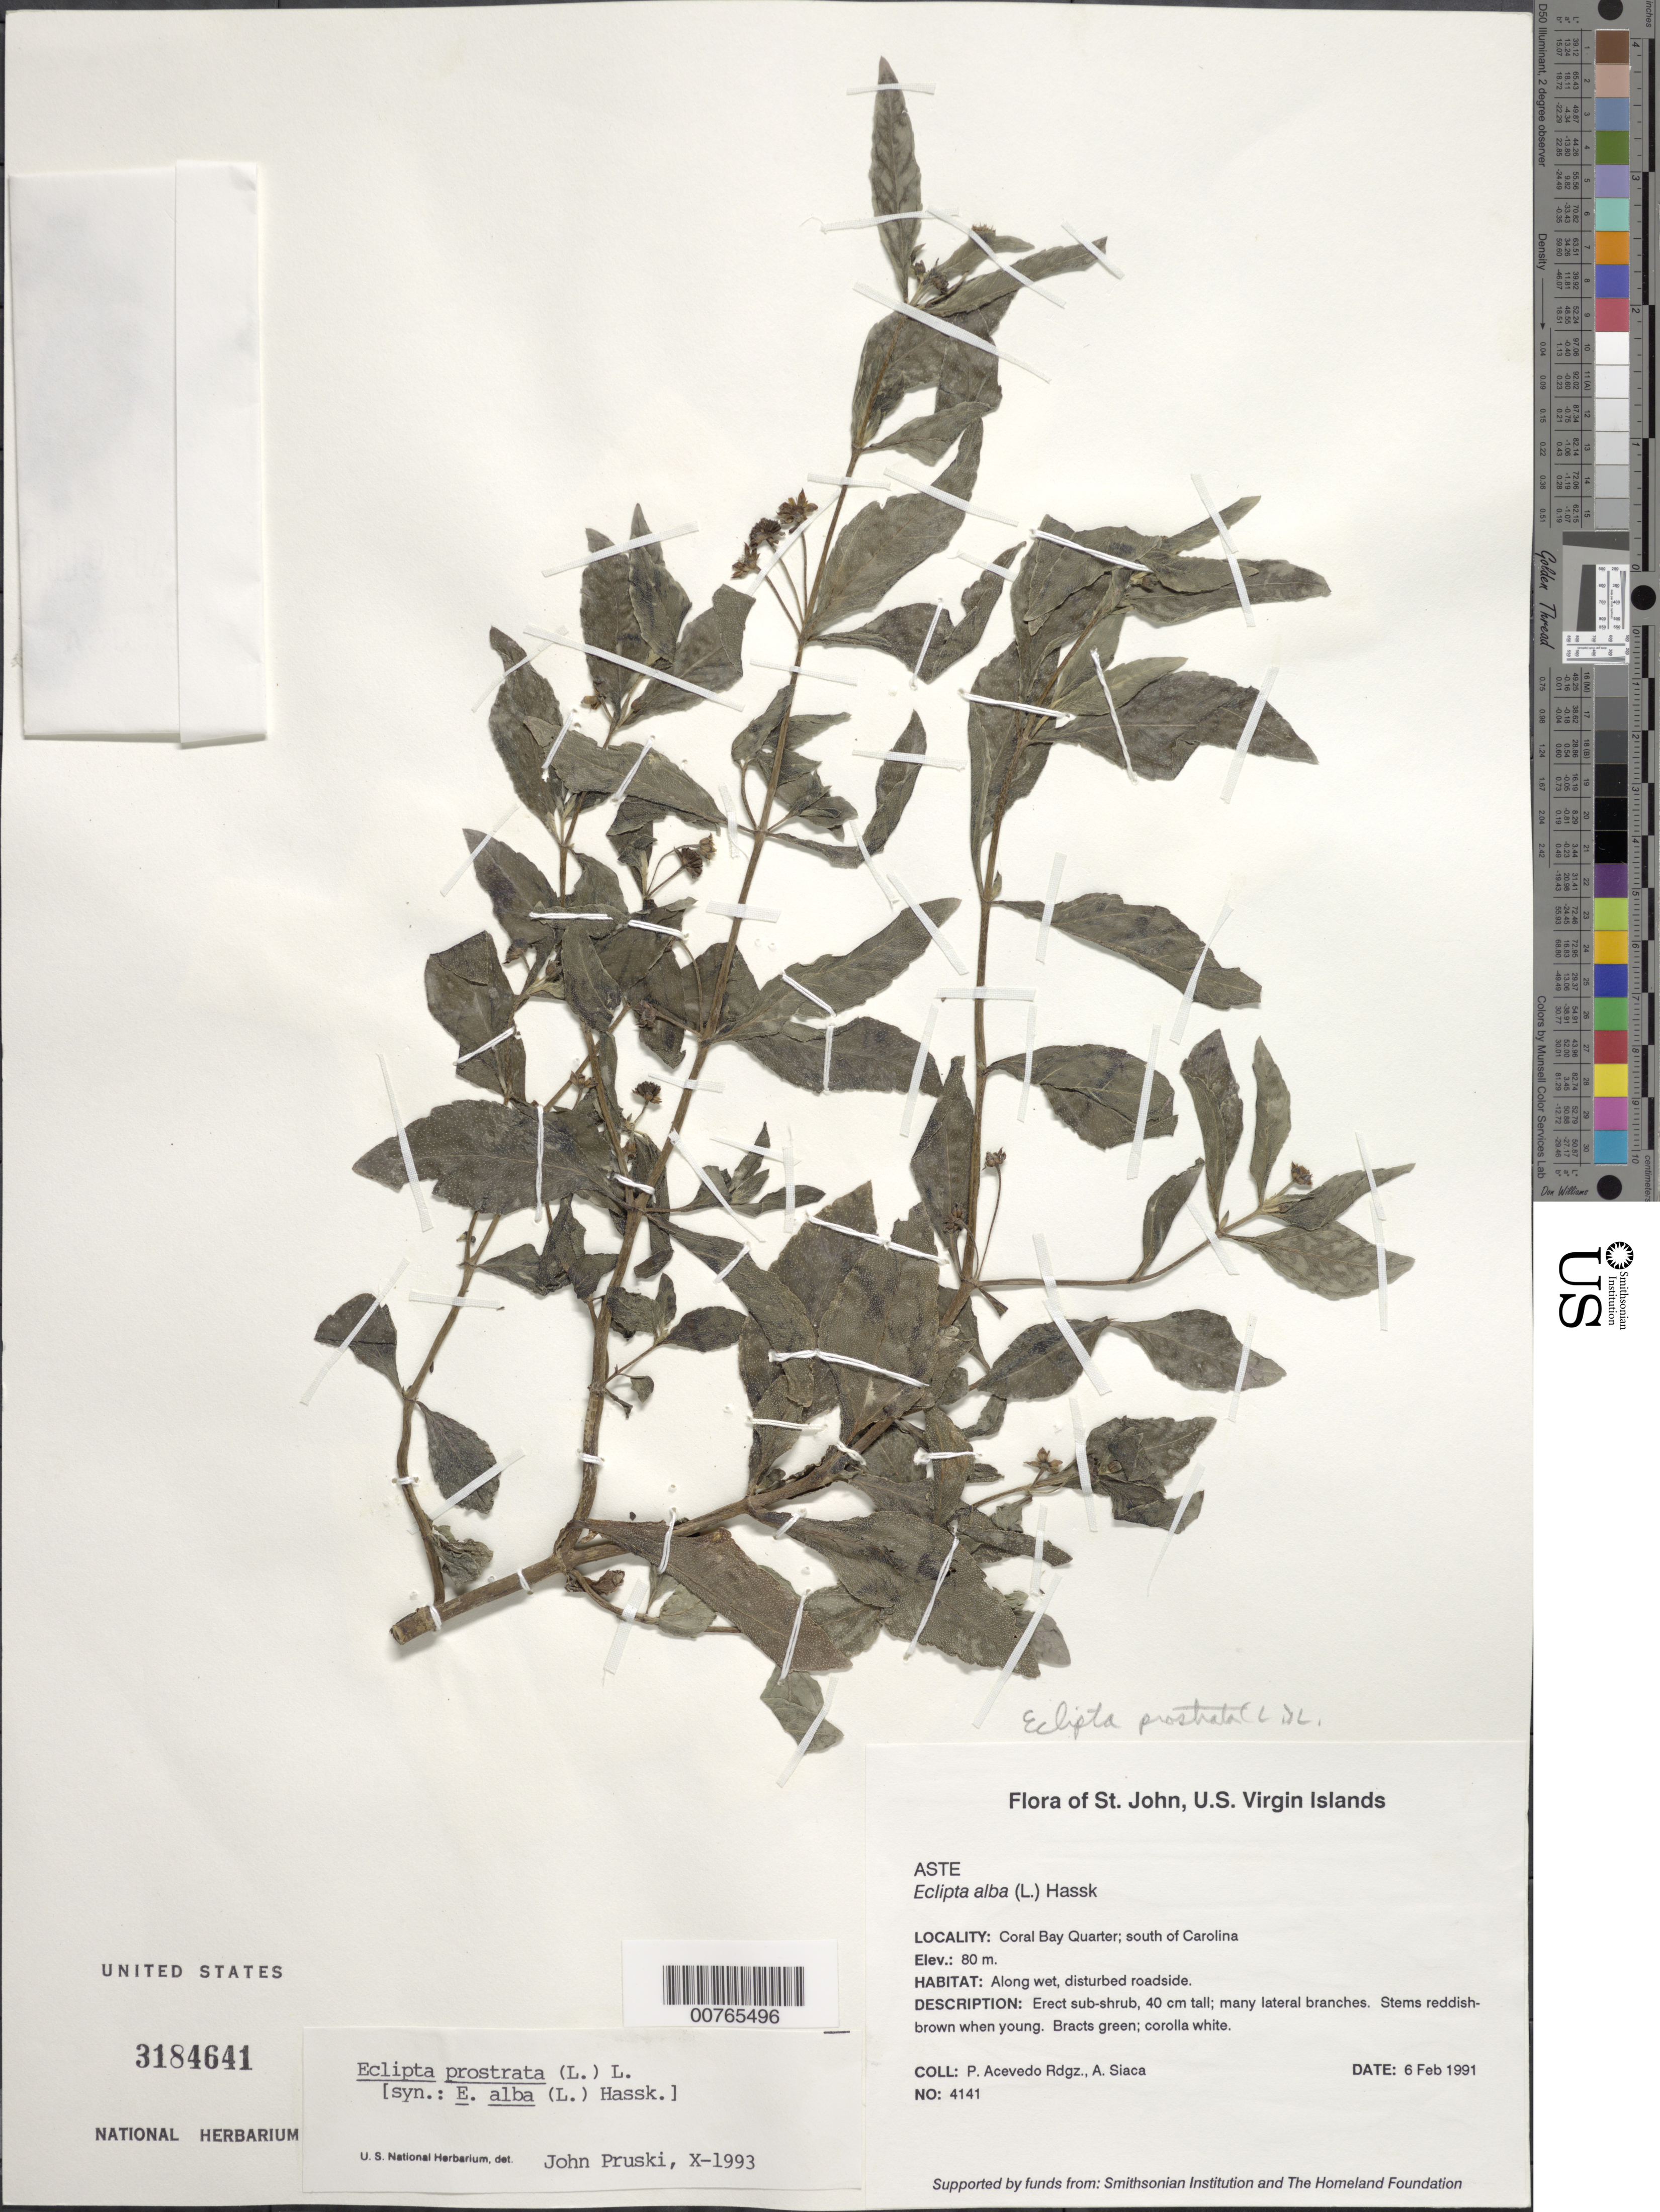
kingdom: Plantae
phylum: Tracheophyta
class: Magnoliopsida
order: Asterales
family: Asteraceae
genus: Eclipta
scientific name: Eclipta prostrata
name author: (L.) L.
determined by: Pruski, J. F.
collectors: P. Acevedo-Rodr. & A. Siaca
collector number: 4141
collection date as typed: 06 Feb 1991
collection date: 1991-02-06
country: U.S. Virgin Islands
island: St. John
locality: Coral Bay Quarter; south of Carolina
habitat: Along wet, disturbed roadside.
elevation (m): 80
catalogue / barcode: US 3184641